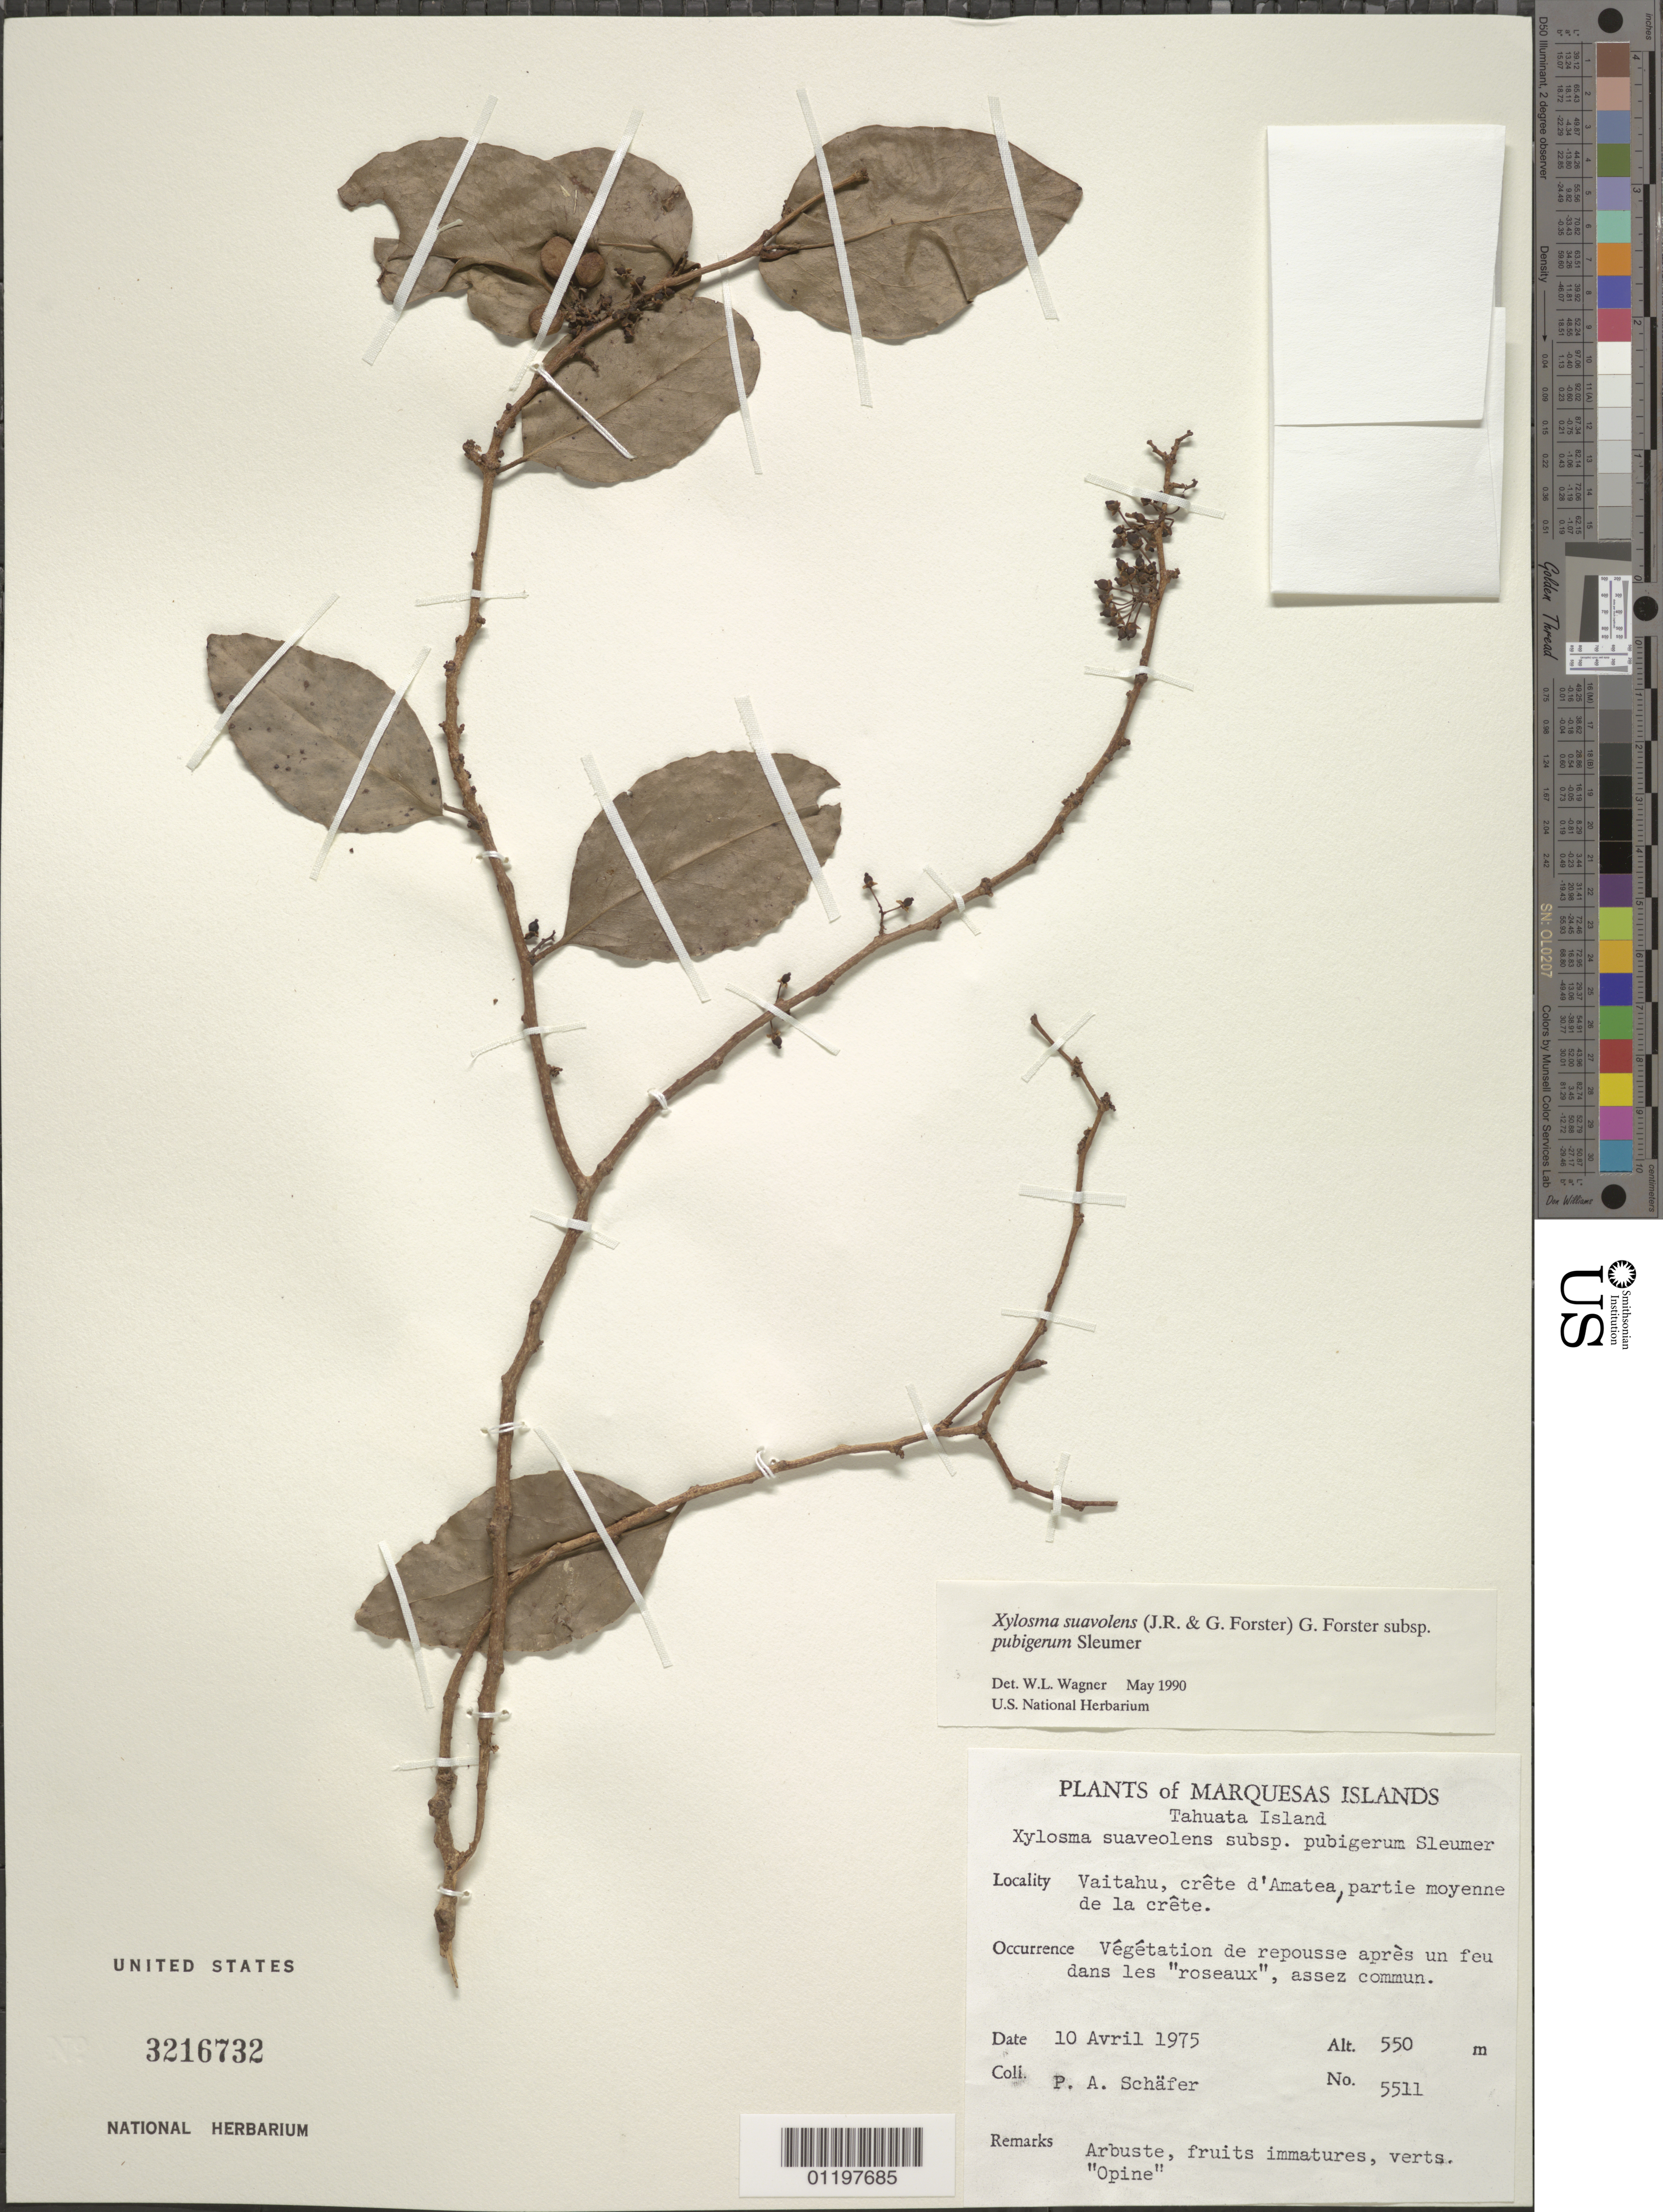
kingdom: Plantae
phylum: Tracheophyta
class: Magnoliopsida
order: Malpighiales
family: Salicaceae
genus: Xylosma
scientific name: Xylosma suaveolens subsp. pubigera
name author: Sleumer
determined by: Wagner, W. L., (BOT), Smithsonian Institution - National Museum of Natural History (UNITED STATES)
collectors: P. A. Schäfer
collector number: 5511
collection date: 1975-04-10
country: French Polynesia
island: Tahuata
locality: Vaitahu, crête d'Amatea, partie moyenne de la crête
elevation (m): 550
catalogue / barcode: US 3216732